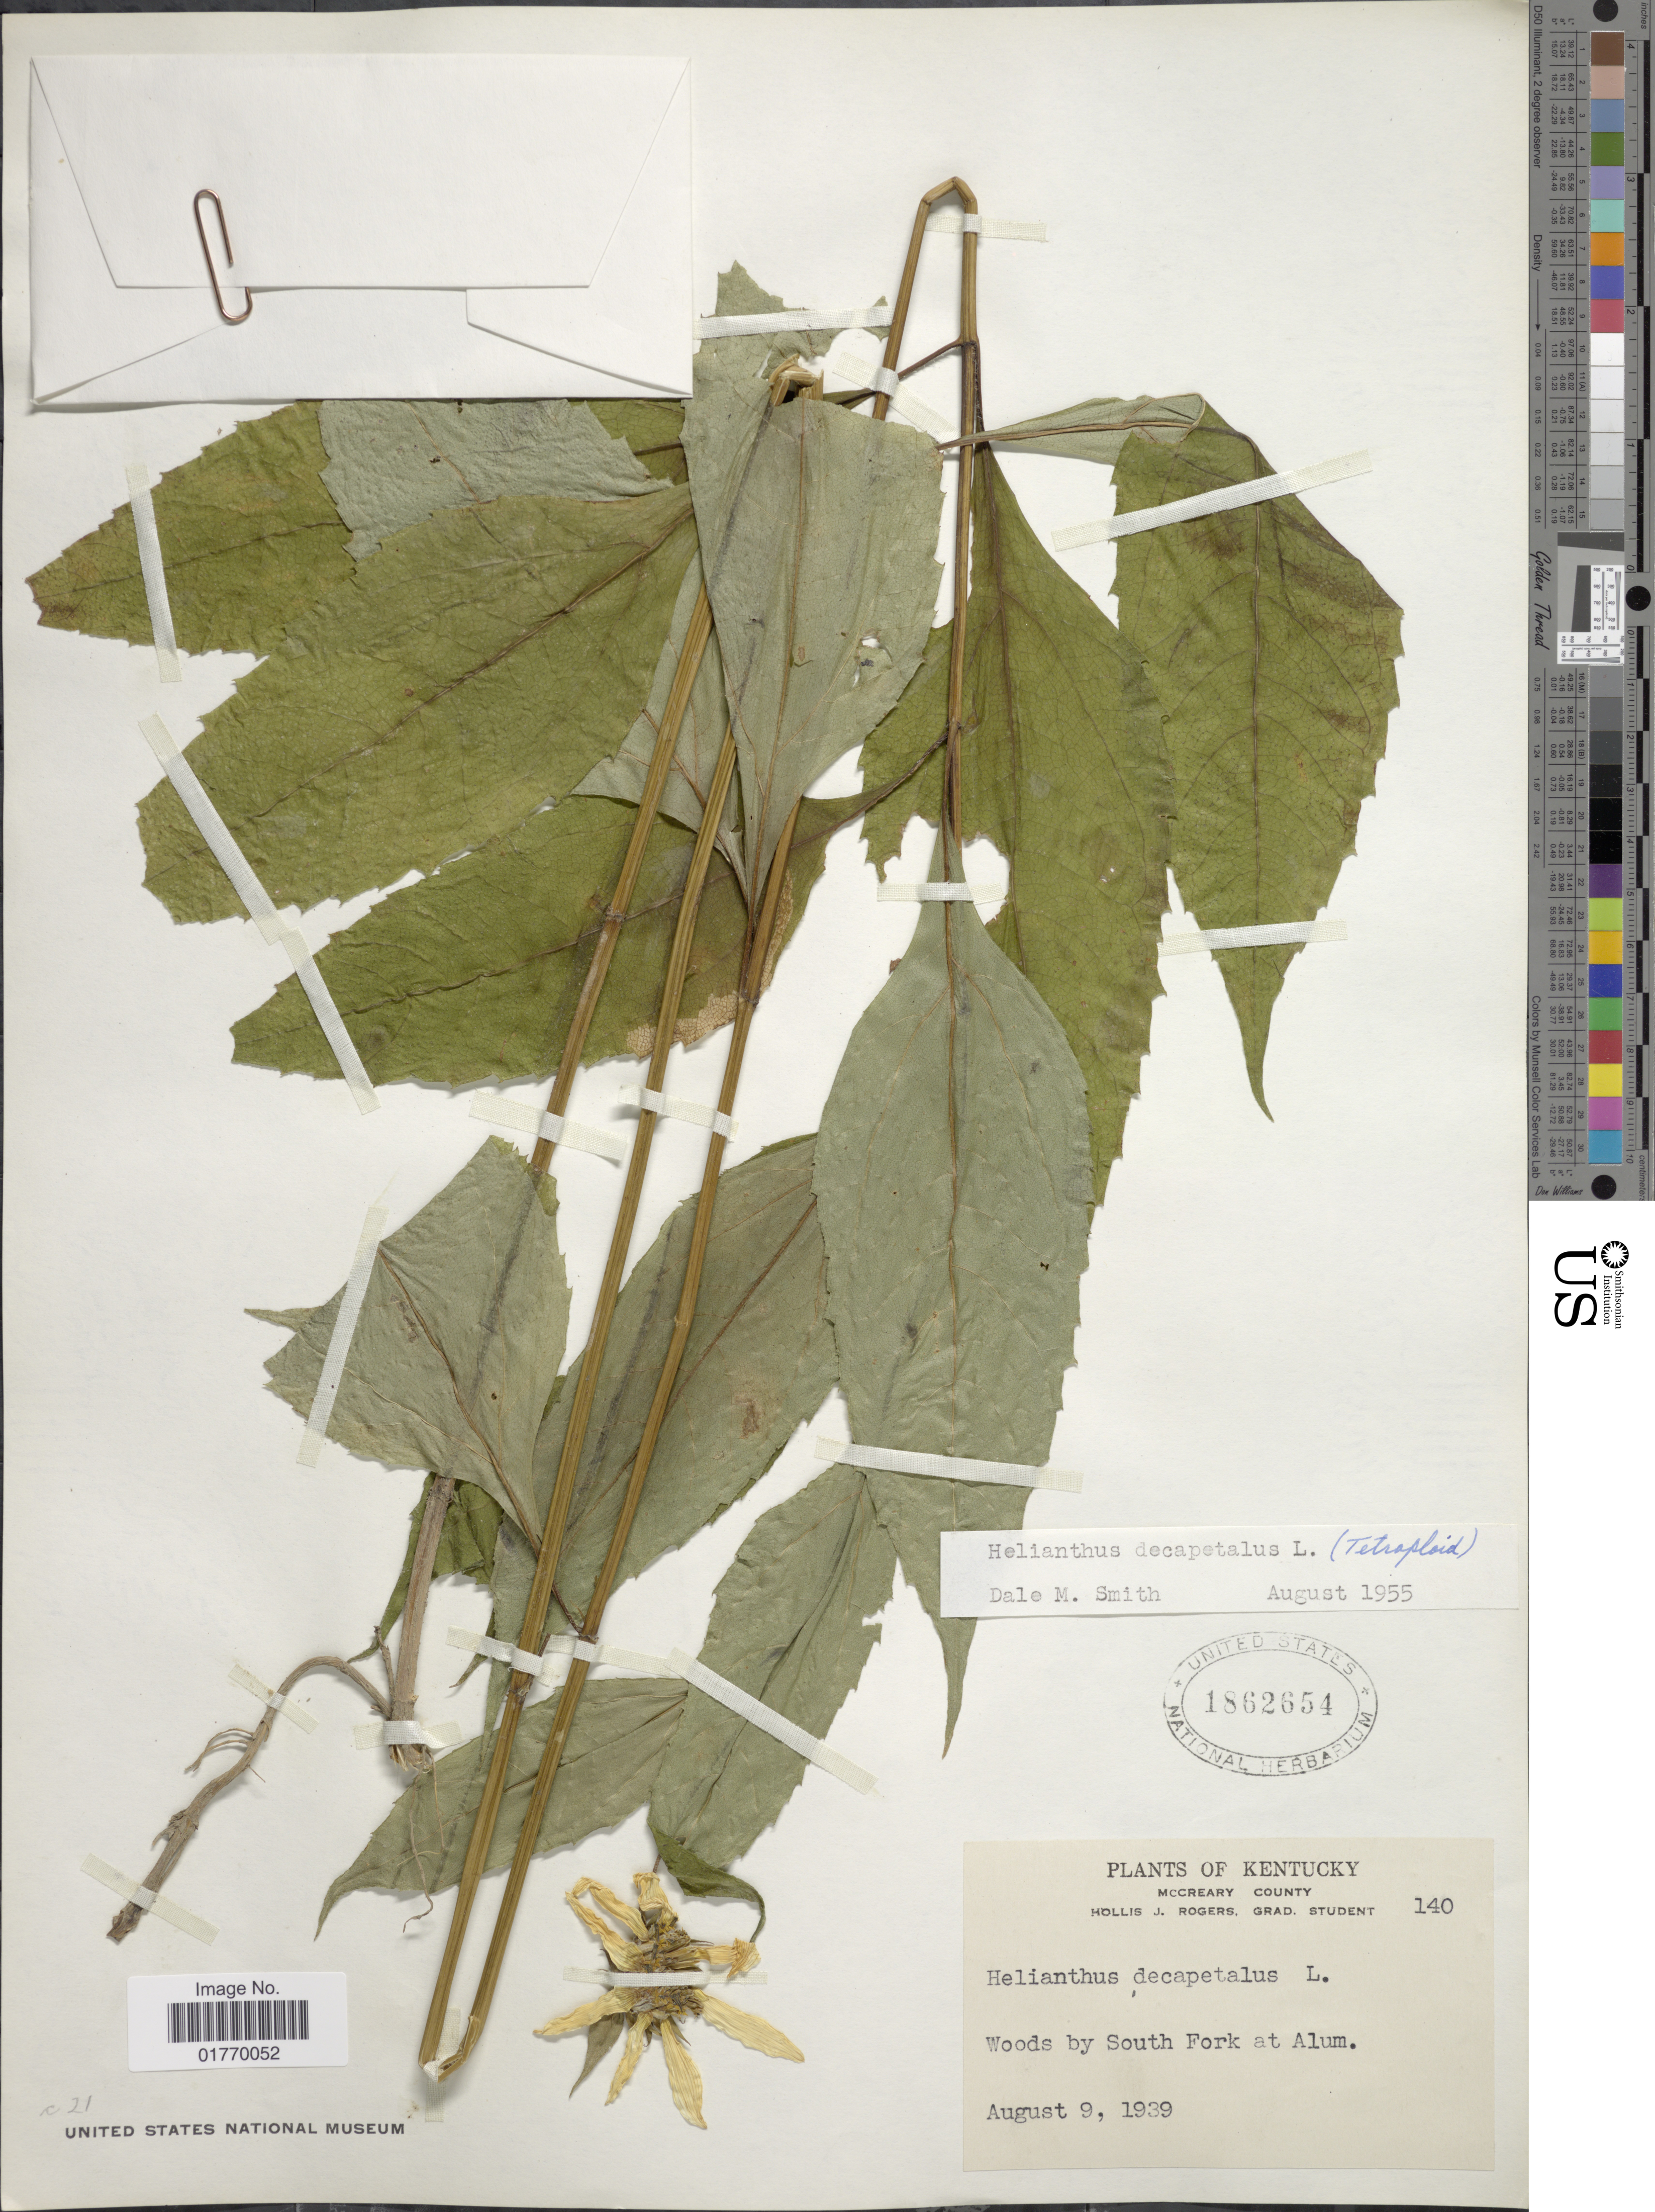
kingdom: Plantae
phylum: Tracheophyta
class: Magnoliopsida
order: Asterales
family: Asteraceae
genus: Helianthus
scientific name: Helianthus decapetalus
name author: L.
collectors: H. J. Rogers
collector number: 140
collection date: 1939-08-09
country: United States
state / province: Kentucky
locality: McCreary County, Woods by South Fork at Alum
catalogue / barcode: US 1862654